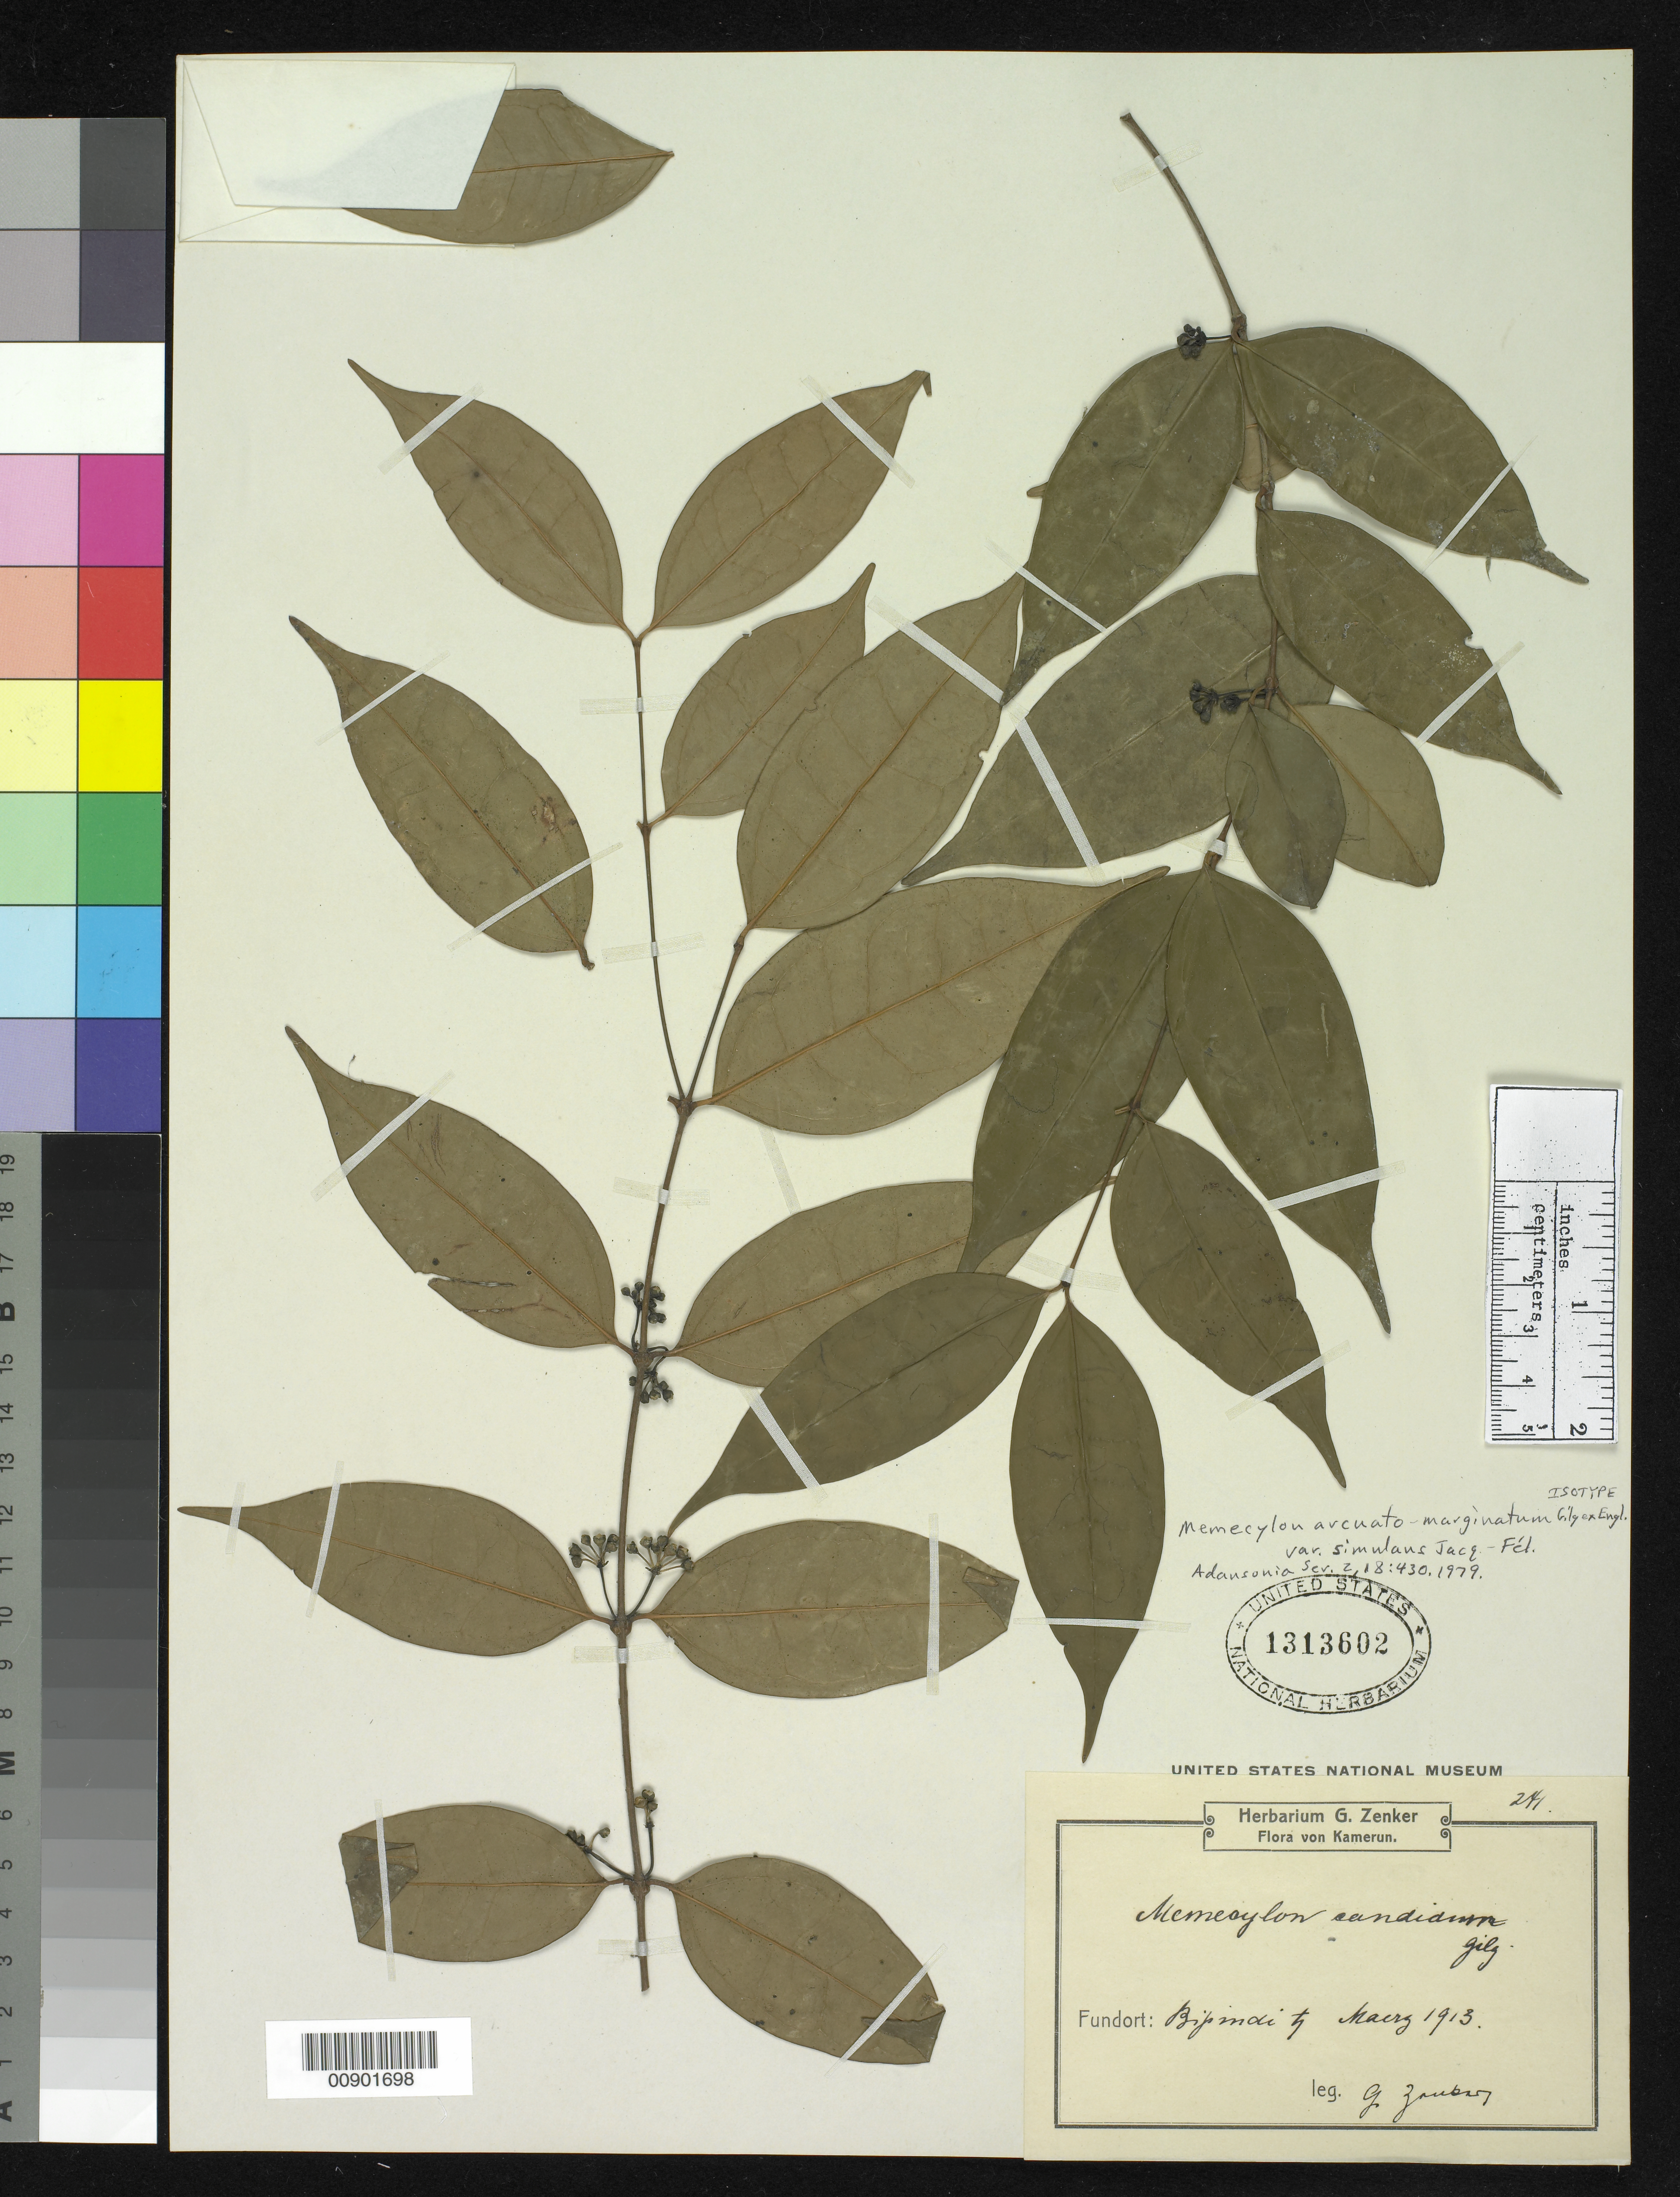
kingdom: Plantae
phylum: Tracheophyta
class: Magnoliopsida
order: Myrtales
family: Melastomataceae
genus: Memecylon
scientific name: Memecylon arcuato-marginatum var. simulans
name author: Jacq.-Fél.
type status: Isotype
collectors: G. A. Zenker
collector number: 241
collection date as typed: Mar 1913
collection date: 1913-03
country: Cameroon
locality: Kamerun, Bipindi.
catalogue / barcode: US 1313602